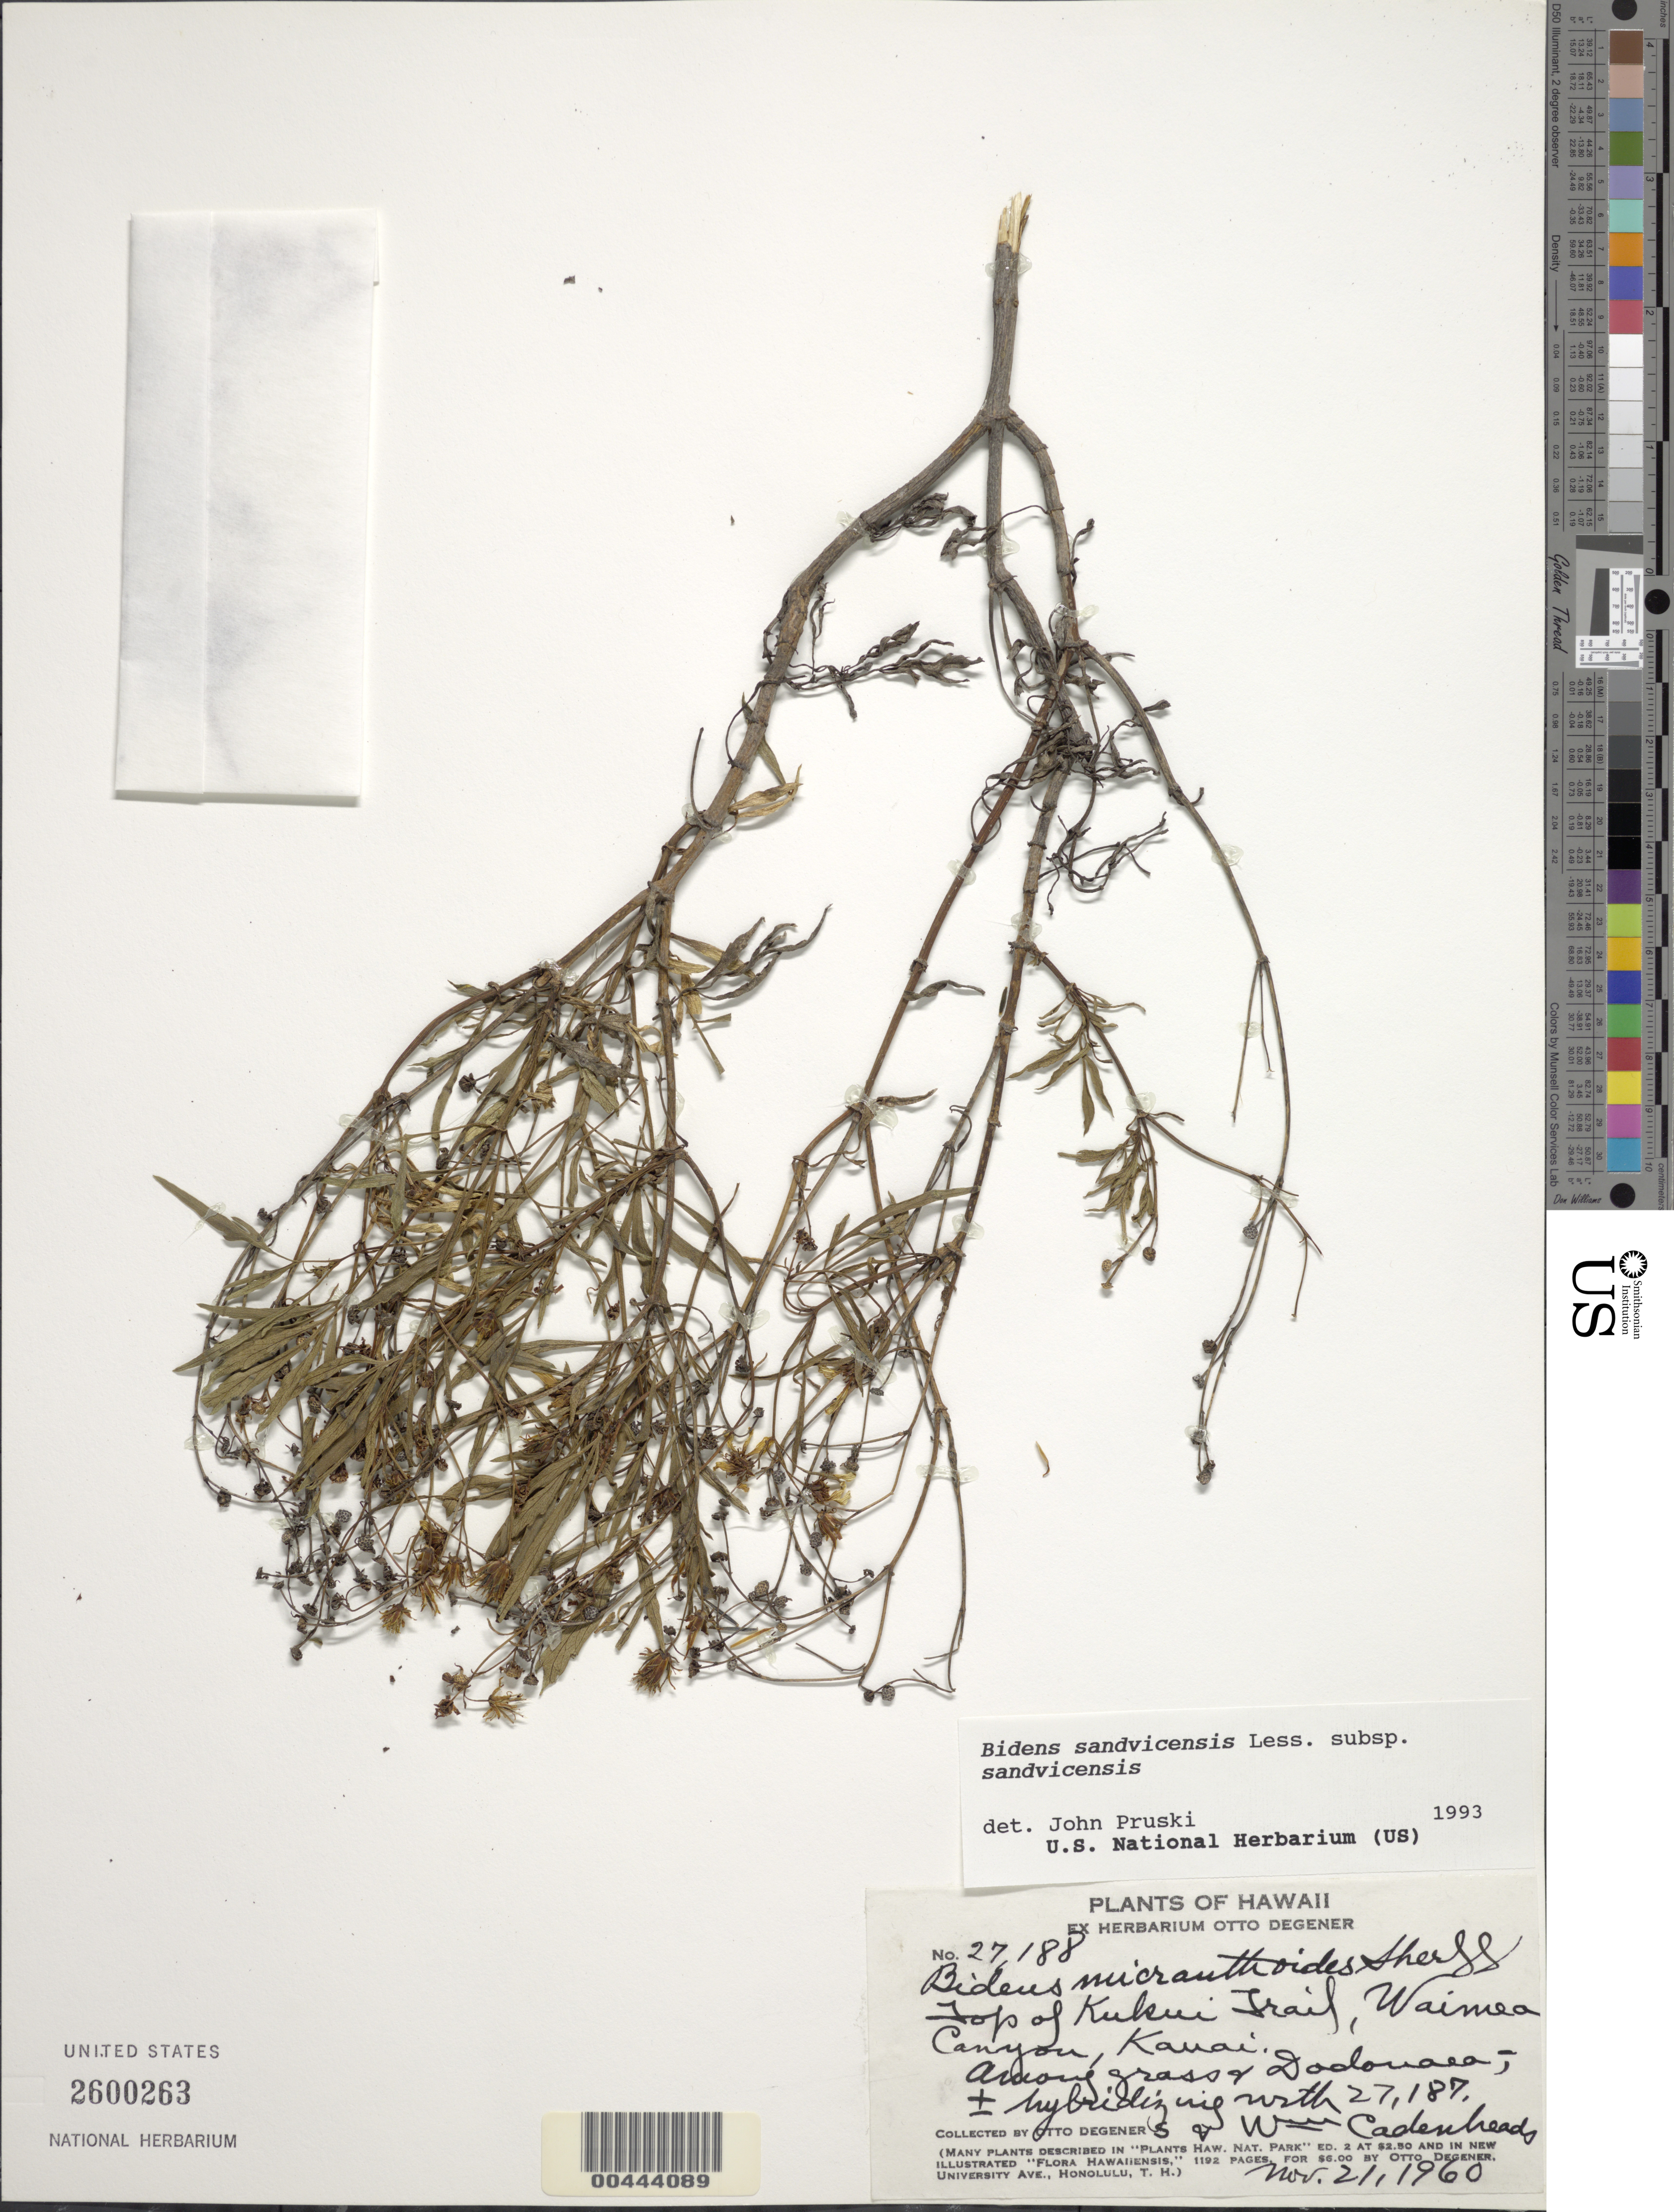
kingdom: Plantae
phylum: Tracheophyta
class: Magnoliopsida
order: Asterales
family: Asteraceae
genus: Bidens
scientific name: Bidens sandvicensis subsp. sandvicensis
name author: Less.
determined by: Pruski, J. F.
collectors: O. Degener & W. Cadenheads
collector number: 27188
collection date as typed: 21 Nov 1960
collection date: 1960-11-21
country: United States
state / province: Hawaii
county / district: Kauai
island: Kaua'i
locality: Top of Kukui Trail, Waimea Canyon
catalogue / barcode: US 2600263